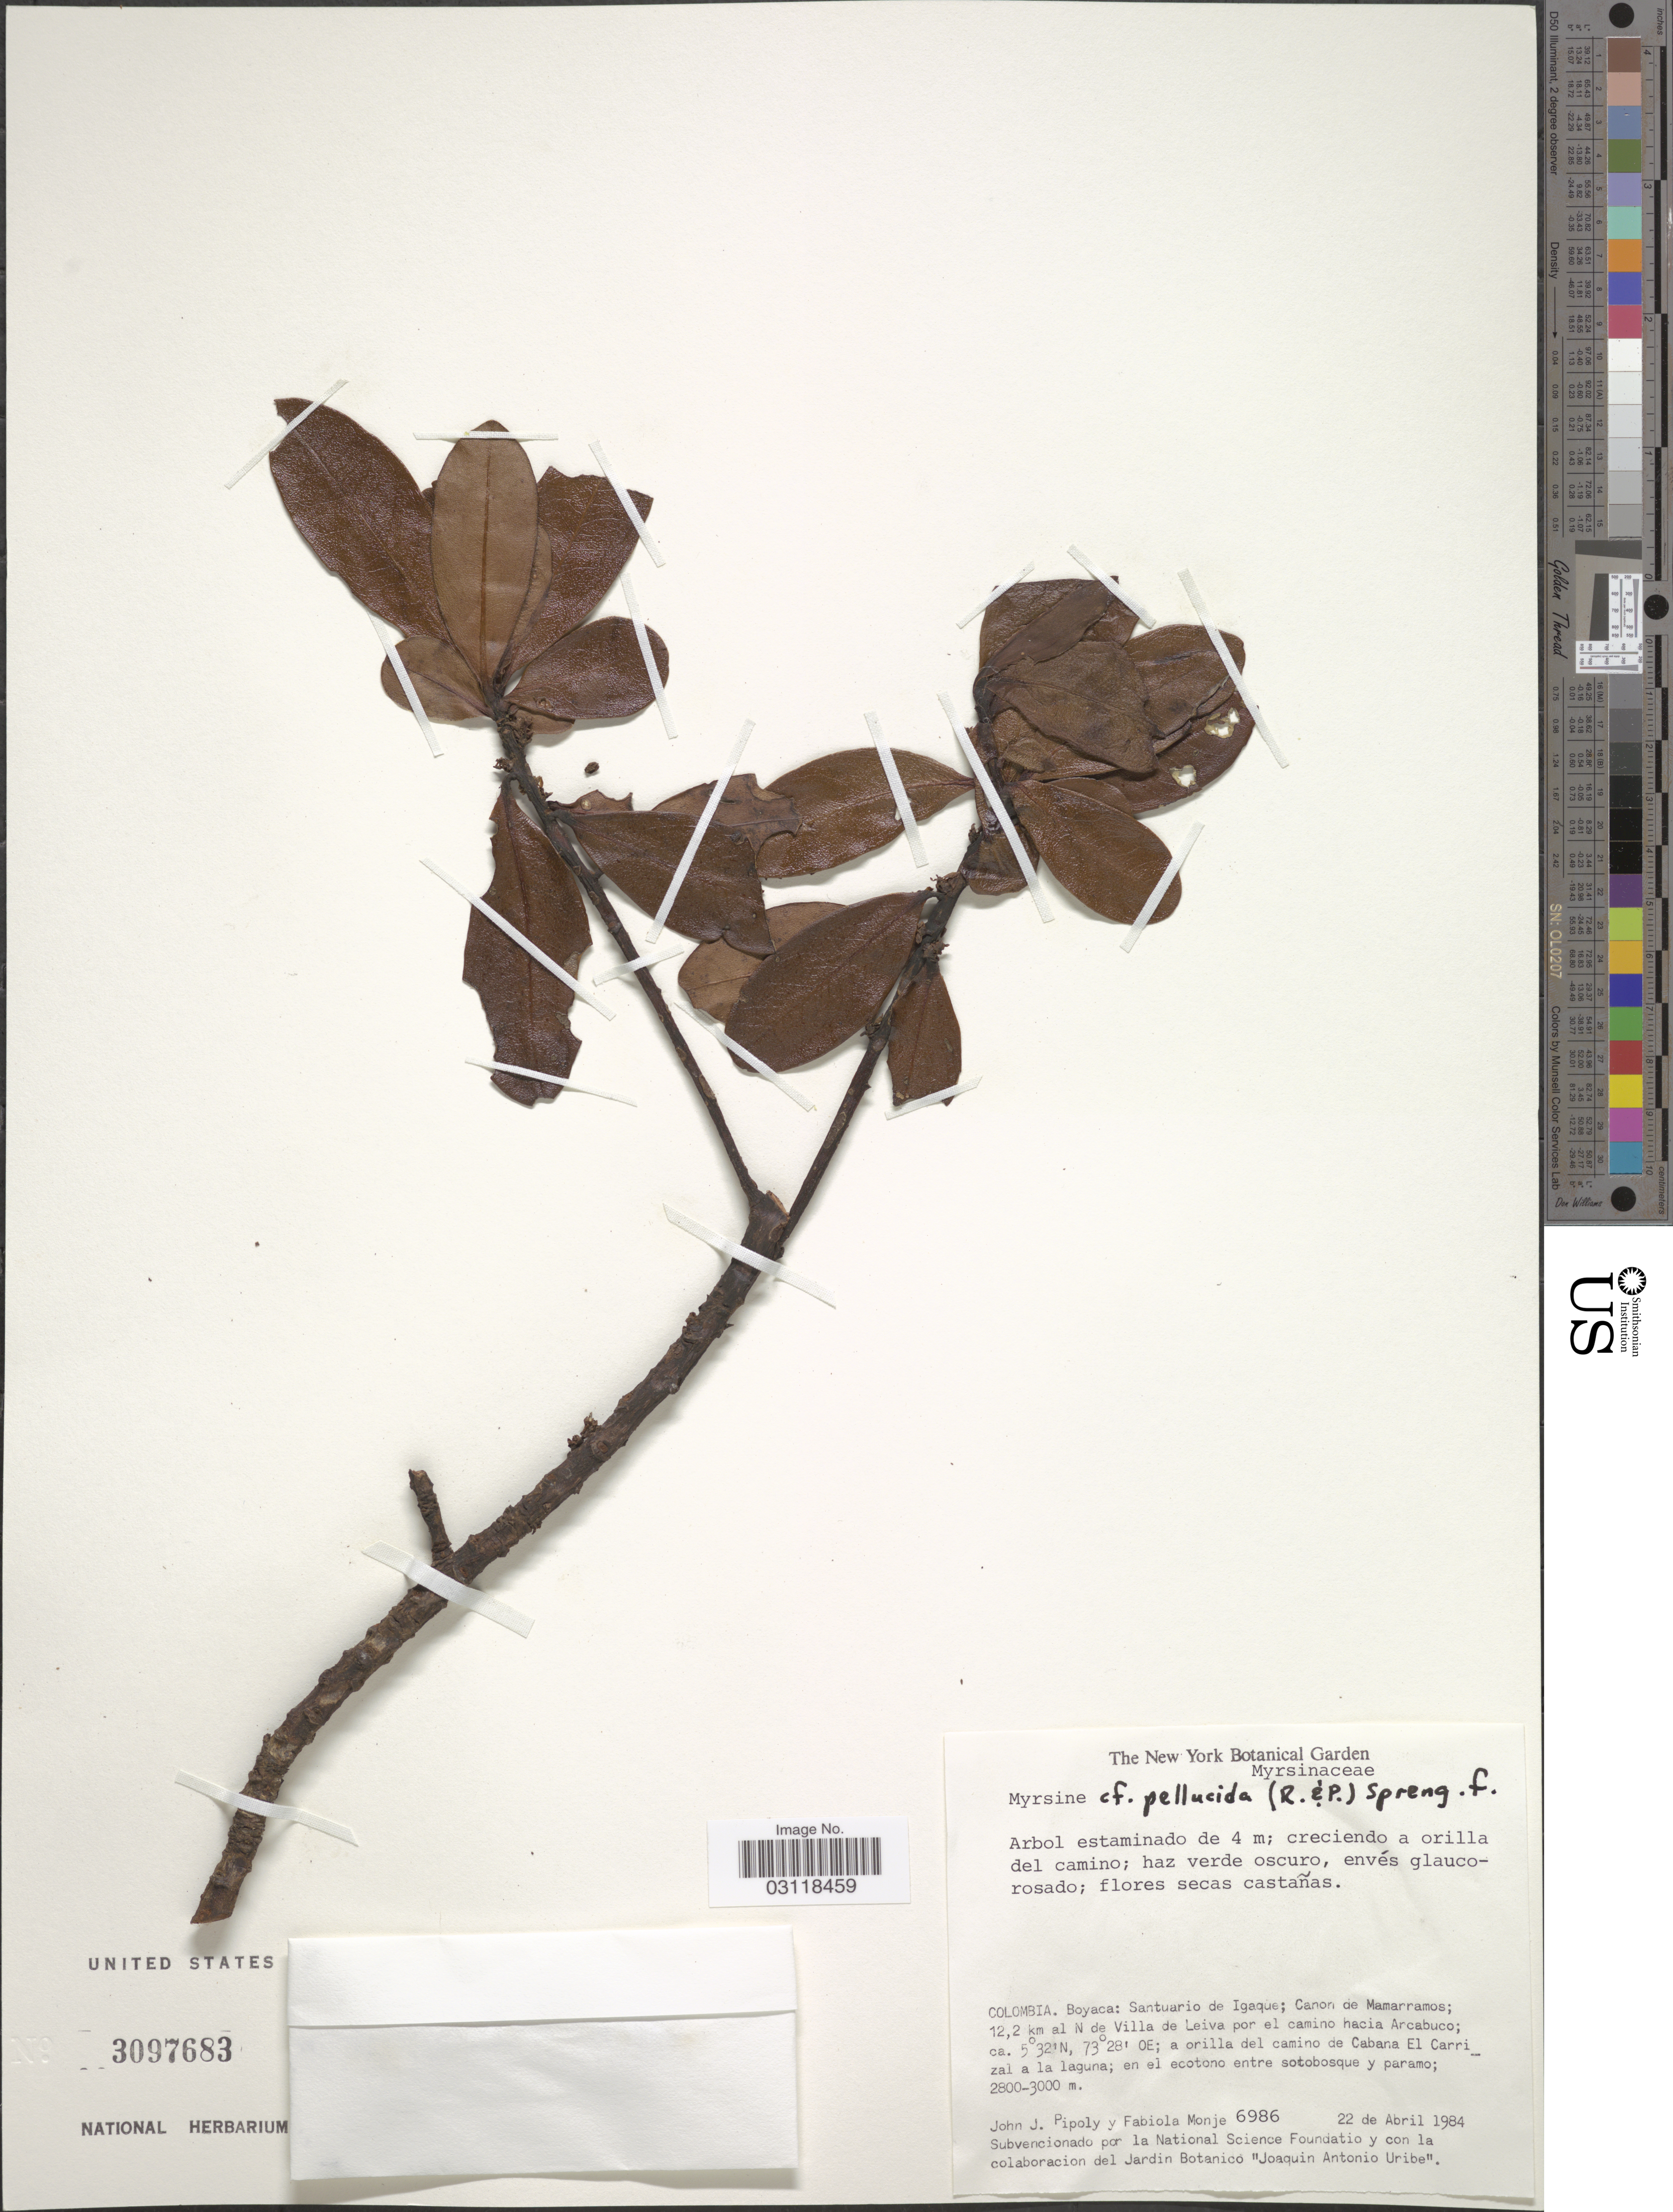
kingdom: Plantae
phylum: Tracheophyta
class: Magnoliopsida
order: Ericales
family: Primulaceae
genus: Rapanea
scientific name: Rapanea pellucida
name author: (Ruiz & Pav.) Mez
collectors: J. J. Pipoly & F. Monje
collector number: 6986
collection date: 1984-04-22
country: Colombia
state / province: Boyacá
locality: Boyaca: Santuario de Igaque: Canon de Mamarramos; 12,2 km al N de Villa de Leiva por el camino hacia Arcabuco; a orilla del camino de Cabana El Carrizal a la laguna.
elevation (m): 2800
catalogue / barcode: US 3097683